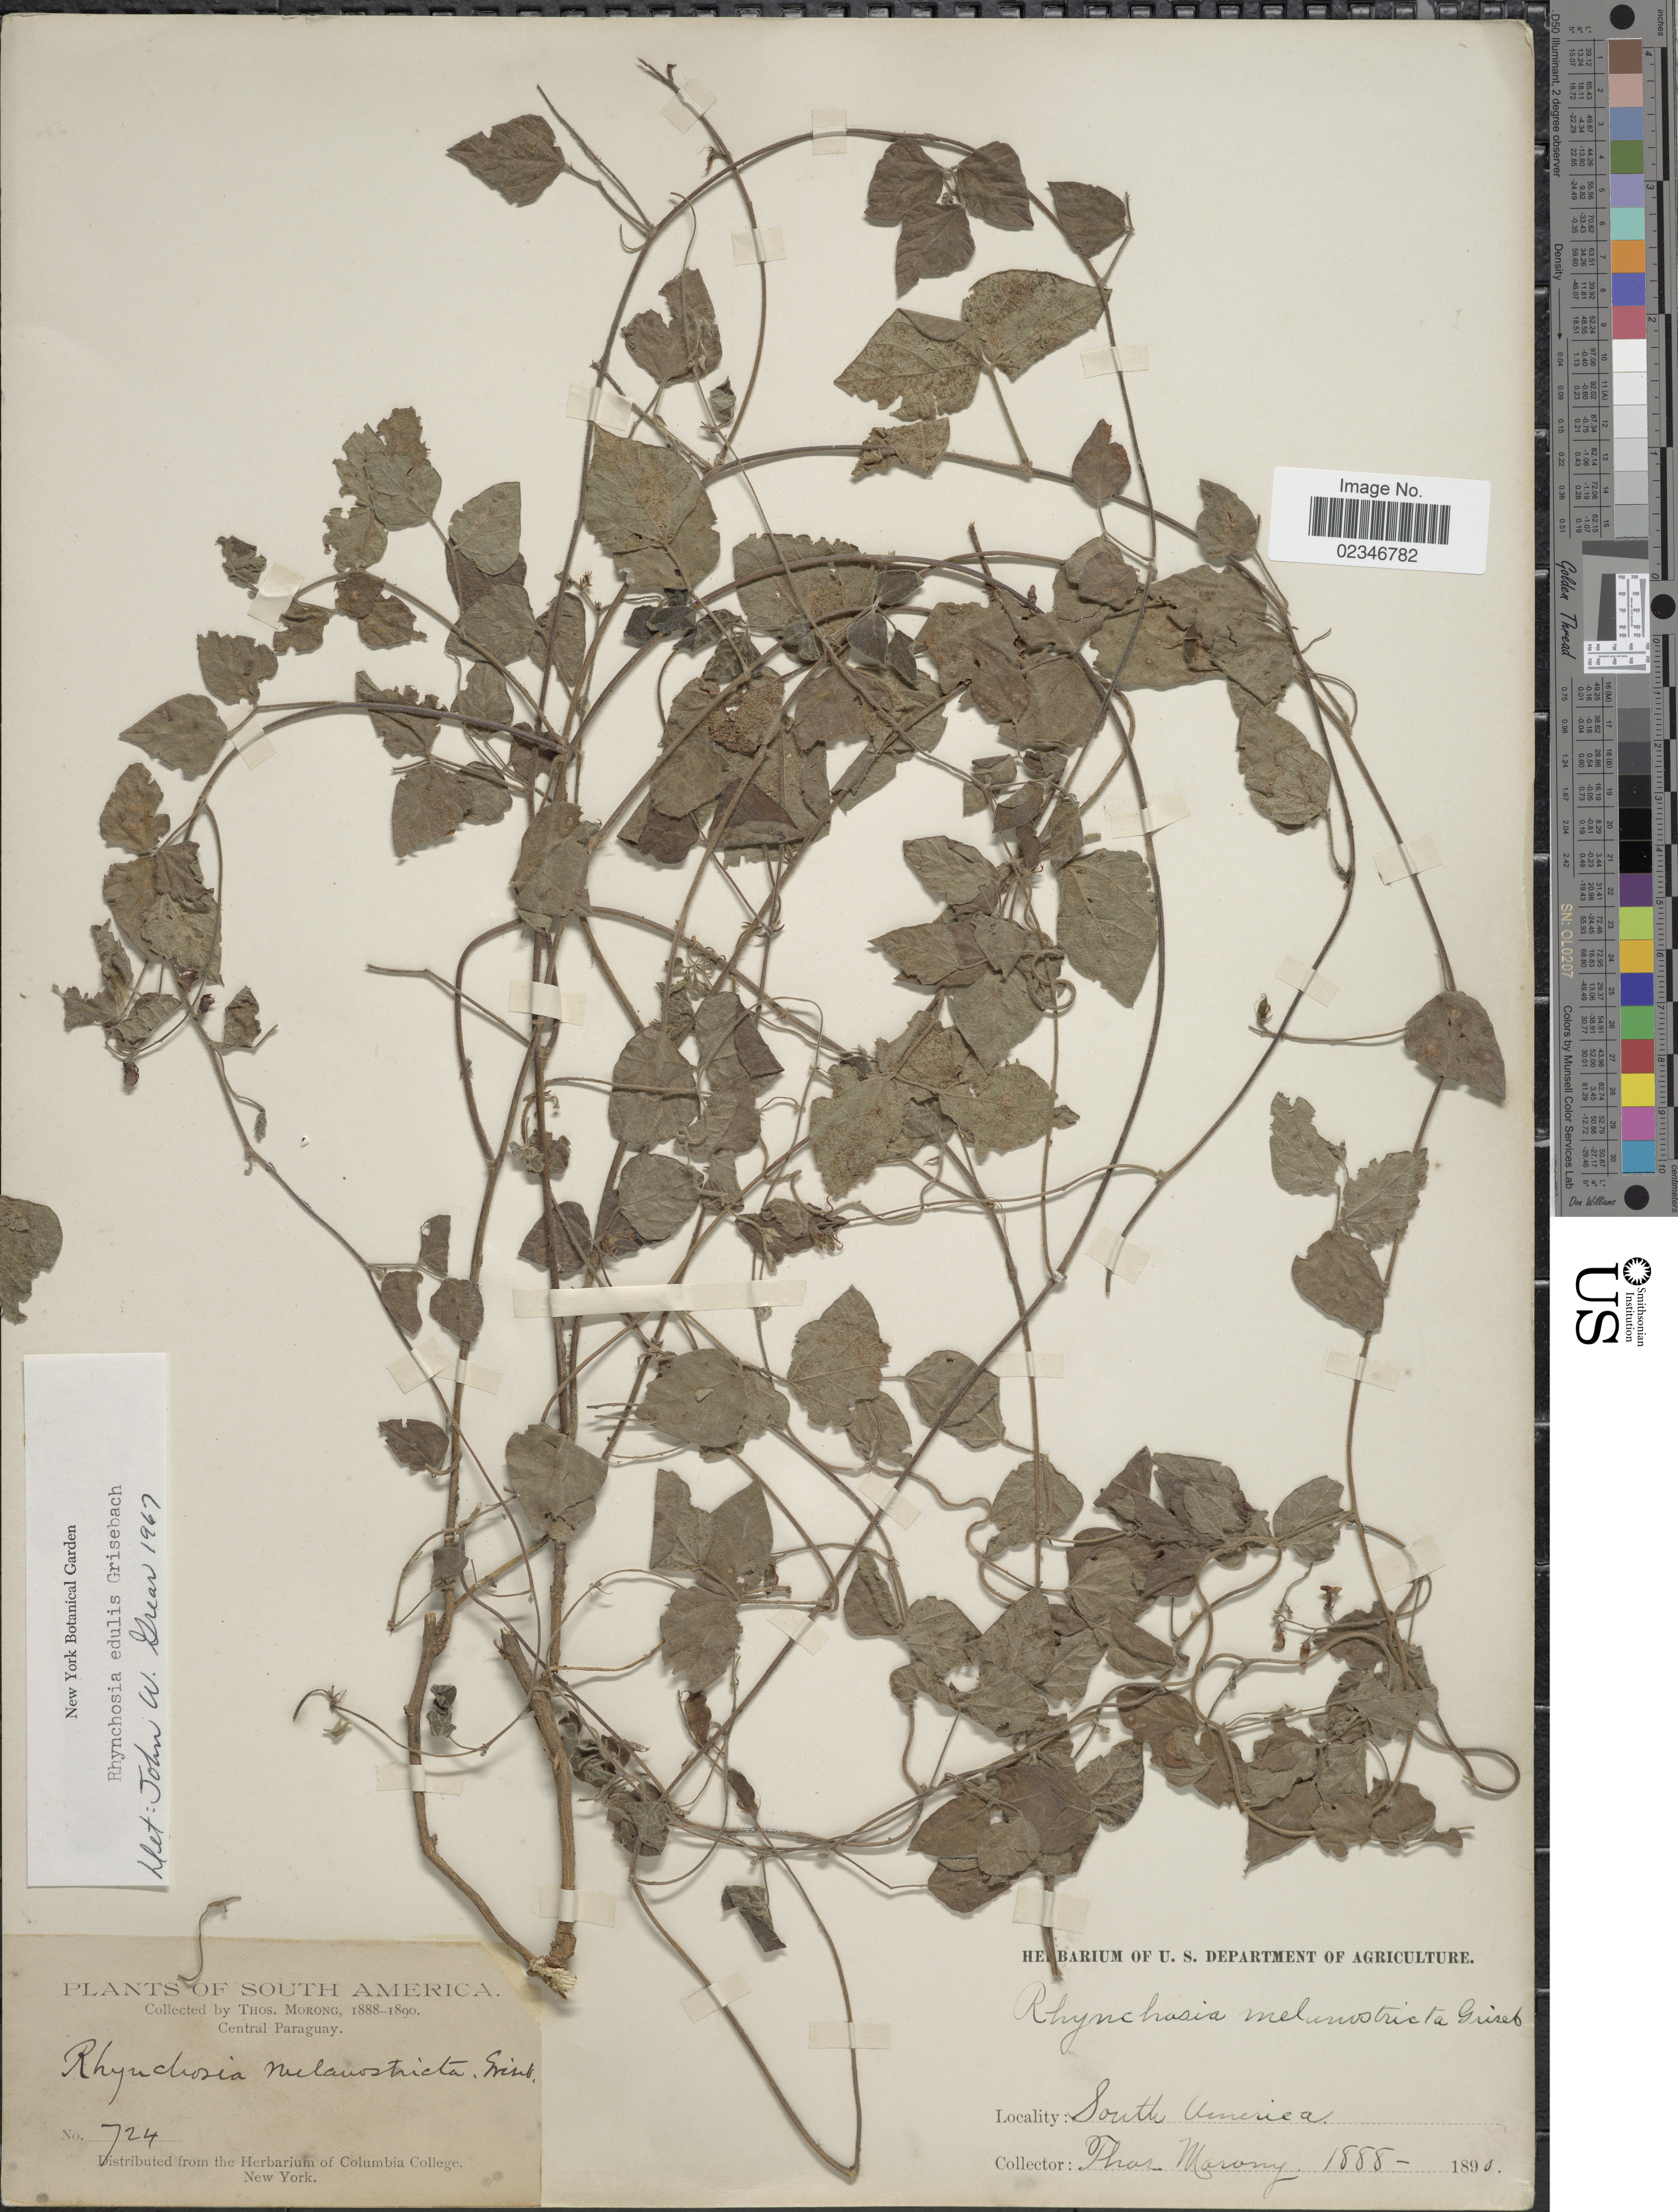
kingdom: Plantae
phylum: Tracheophyta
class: Magnoliopsida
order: Fabales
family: Fabaceae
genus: Rhynchosia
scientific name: Rhynchosia edulis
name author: Griseb.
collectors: ex herb. T. Morong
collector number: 724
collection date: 1888/1890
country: Paraguay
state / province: Central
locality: Central Paraguay